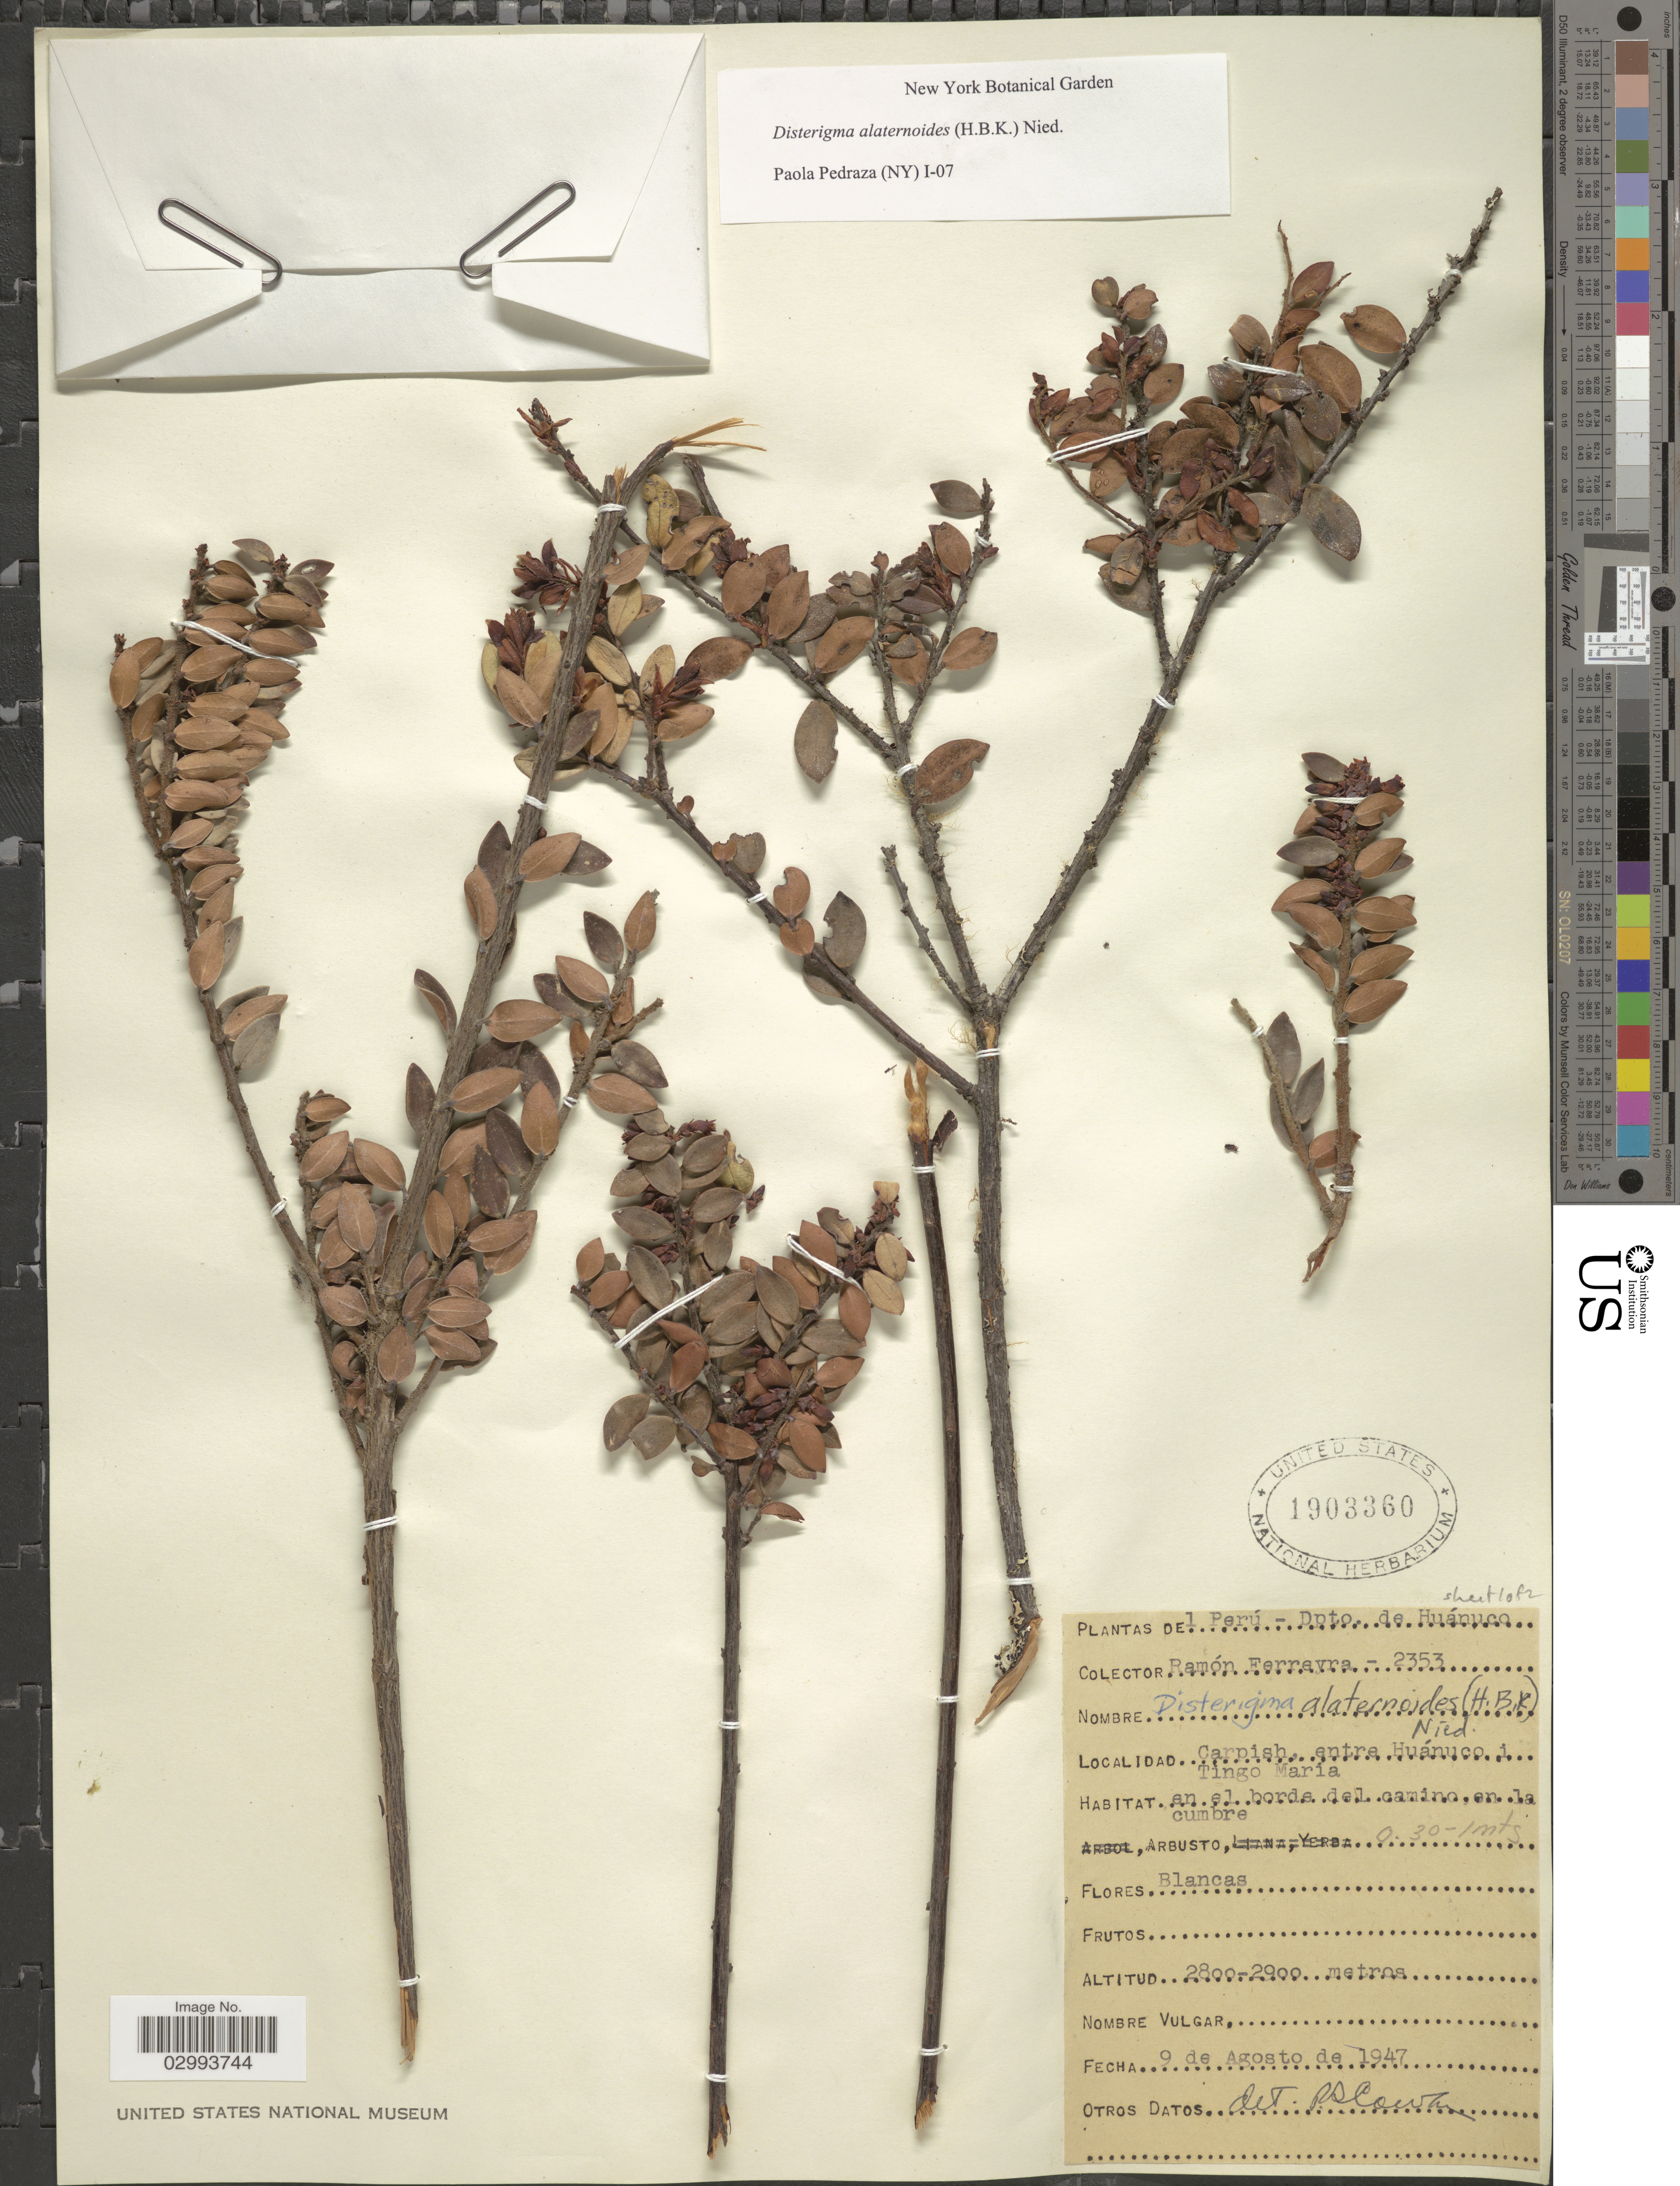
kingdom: Plantae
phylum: Tracheophyta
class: Magnoliopsida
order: Ericales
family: Ericaceae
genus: Disterigma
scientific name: Disterigma alaternoides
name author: (Kunth) Nied.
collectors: R. A. Ferreyra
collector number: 2353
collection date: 1947-08-09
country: Peru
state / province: Huánuco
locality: Carpish, entre Huánuco i Tingo Maria.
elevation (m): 2800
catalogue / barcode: US 1903360